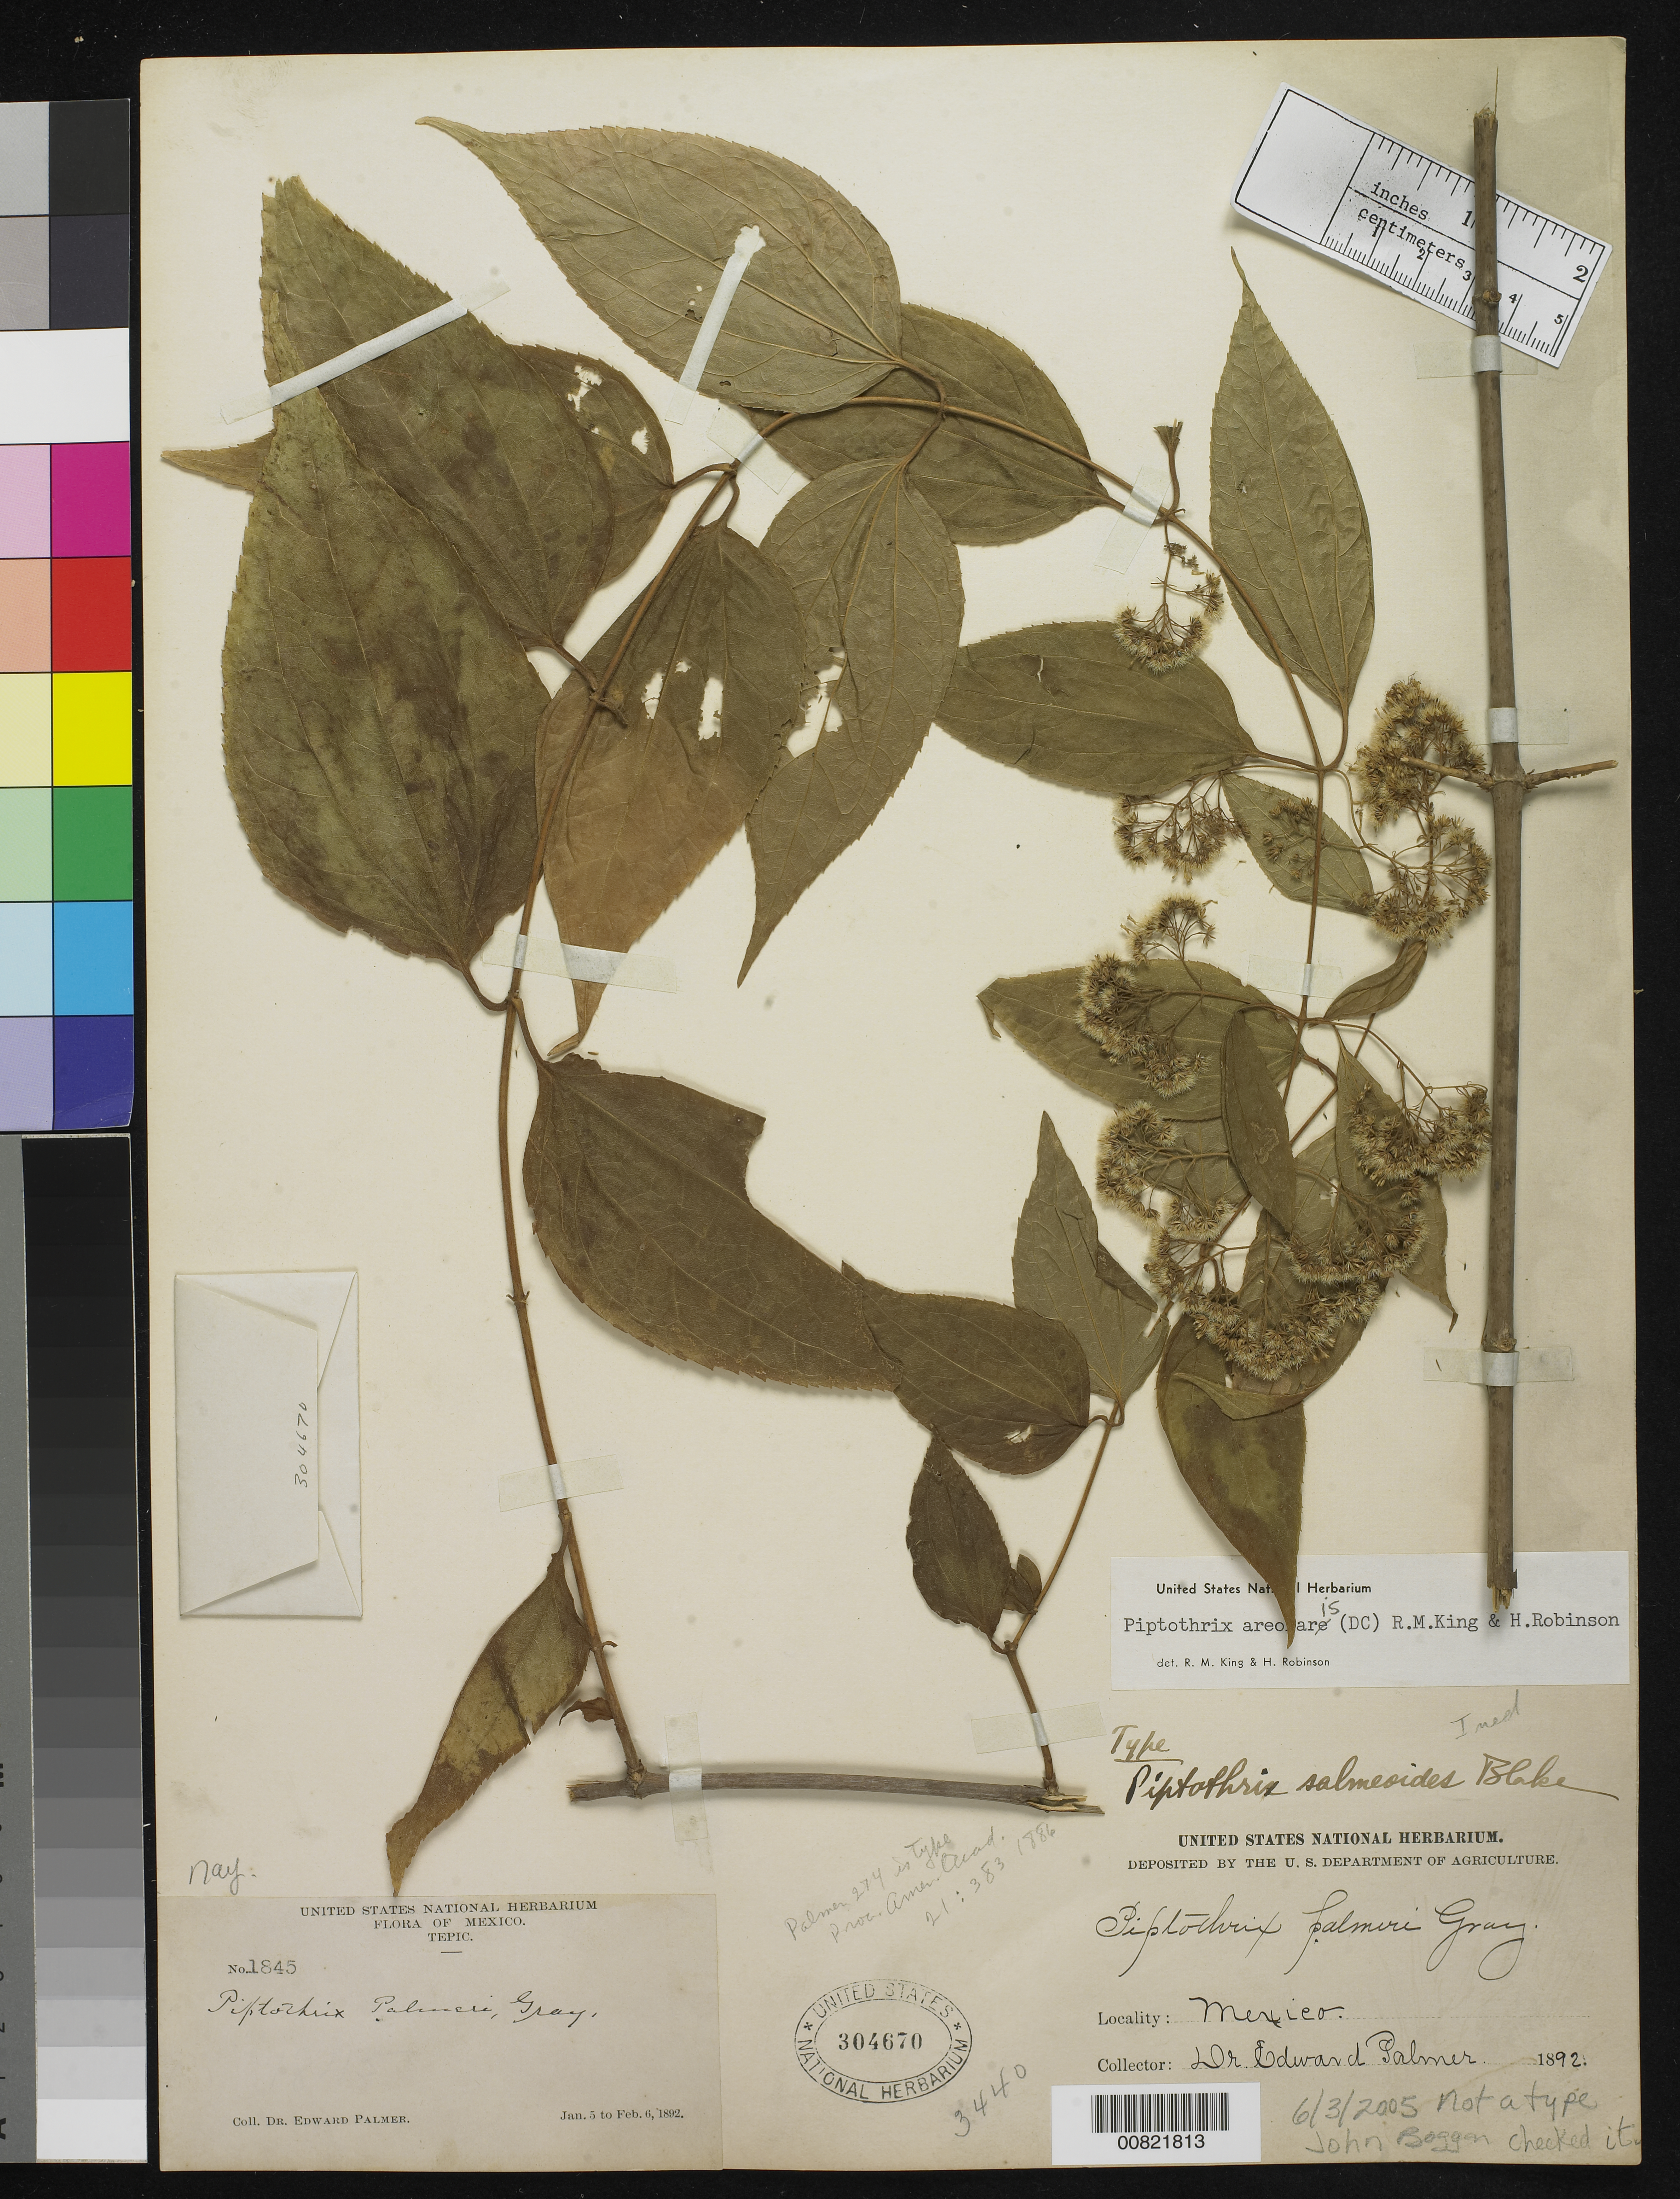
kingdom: Plantae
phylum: Tracheophyta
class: Magnoliopsida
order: Asterales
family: Asteraceae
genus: Piptothrix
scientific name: Piptothrix areolaris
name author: (DC.) R.M. King & H. Rob.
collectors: E. Palmer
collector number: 1845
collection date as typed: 05 Jan 1892 to 06 Feb 1892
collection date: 1892-01-05/1892-02-06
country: Mexico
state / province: Nayarit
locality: Tepic, Nayarit.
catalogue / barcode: US 304670